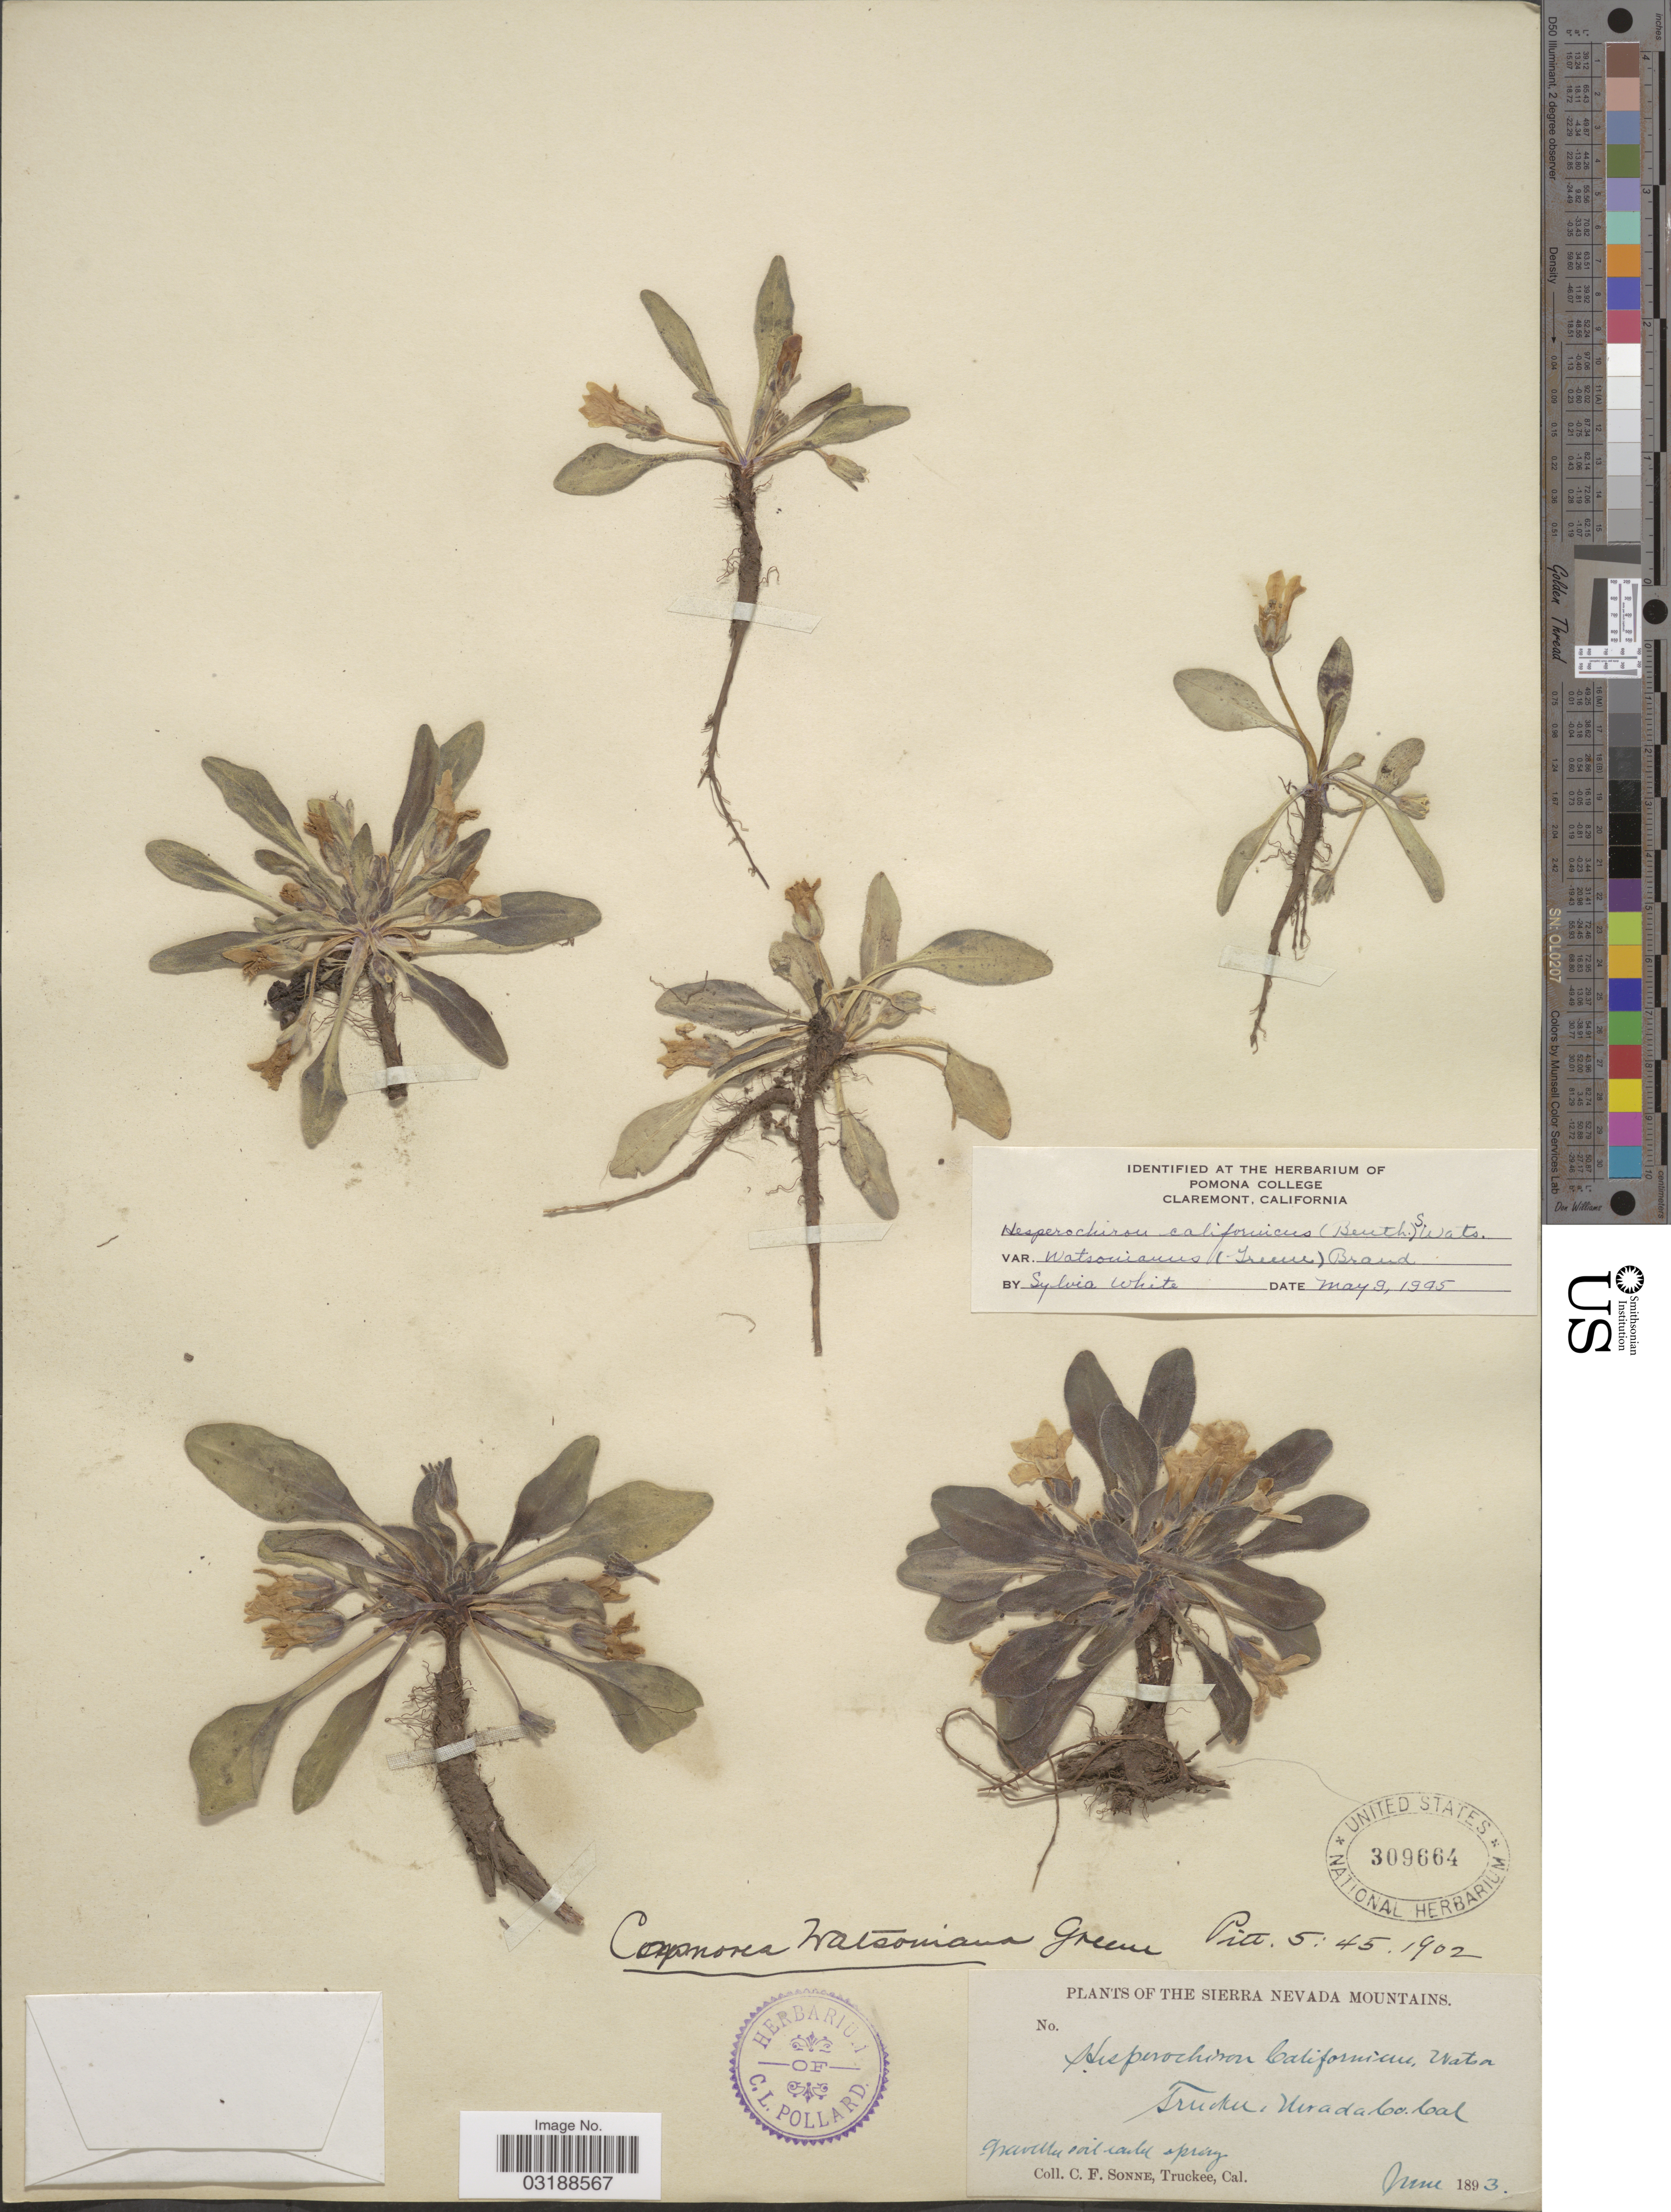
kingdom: Plantae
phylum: Tracheophyta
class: Magnoliopsida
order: Boraginales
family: Hydrophyllaceae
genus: Hesperochiron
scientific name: Hesperochiron californicus var. watsonianus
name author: (Greene) Brand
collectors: C. Sonne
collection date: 1893-06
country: United States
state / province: California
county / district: Nevada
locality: Truckee, Nevada Co., Sierra Nevada Mountains.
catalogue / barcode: US 309664